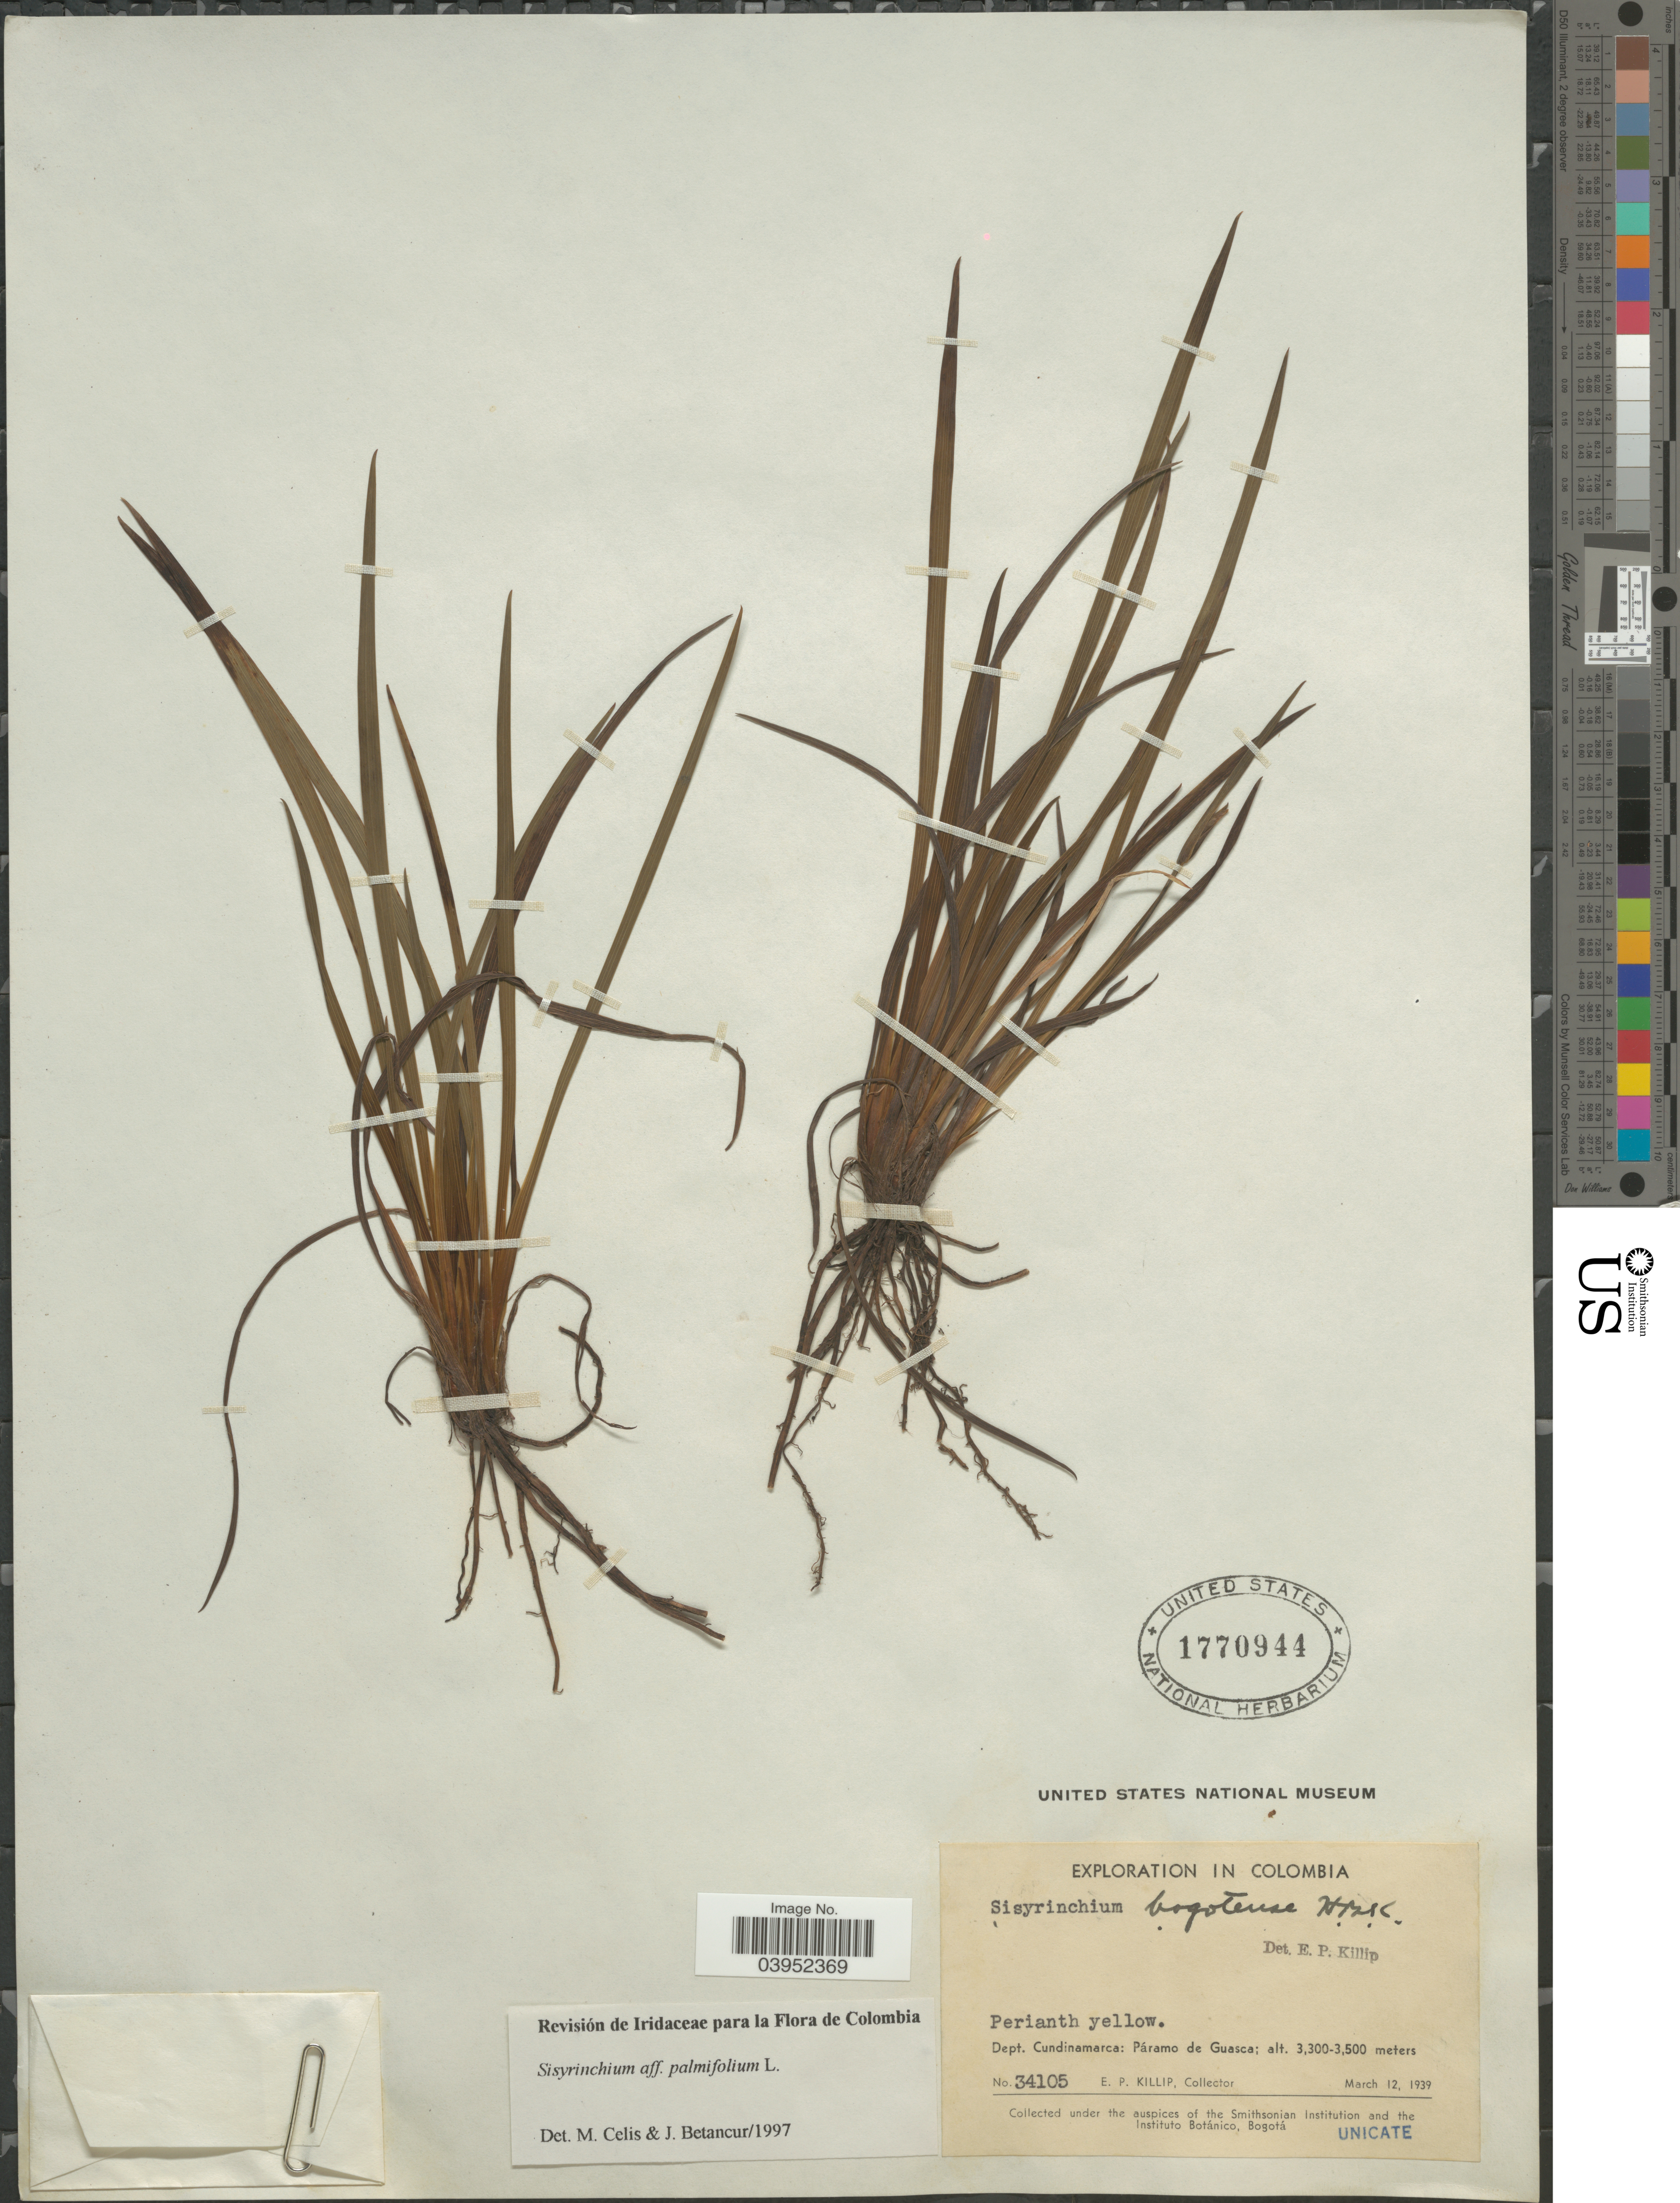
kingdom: Plantae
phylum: Tracheophyta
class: Liliopsida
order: Asparagales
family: Iridaceae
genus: Sisyrinchium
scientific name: Sisyrinchium palmifolium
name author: L.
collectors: E. P. Killip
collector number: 34105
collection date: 1939-03-12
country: Colombia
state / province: Cundinamarca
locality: Dept. Cundinamarca: Páramo de Guasca.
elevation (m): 3300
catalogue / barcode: US 1770944